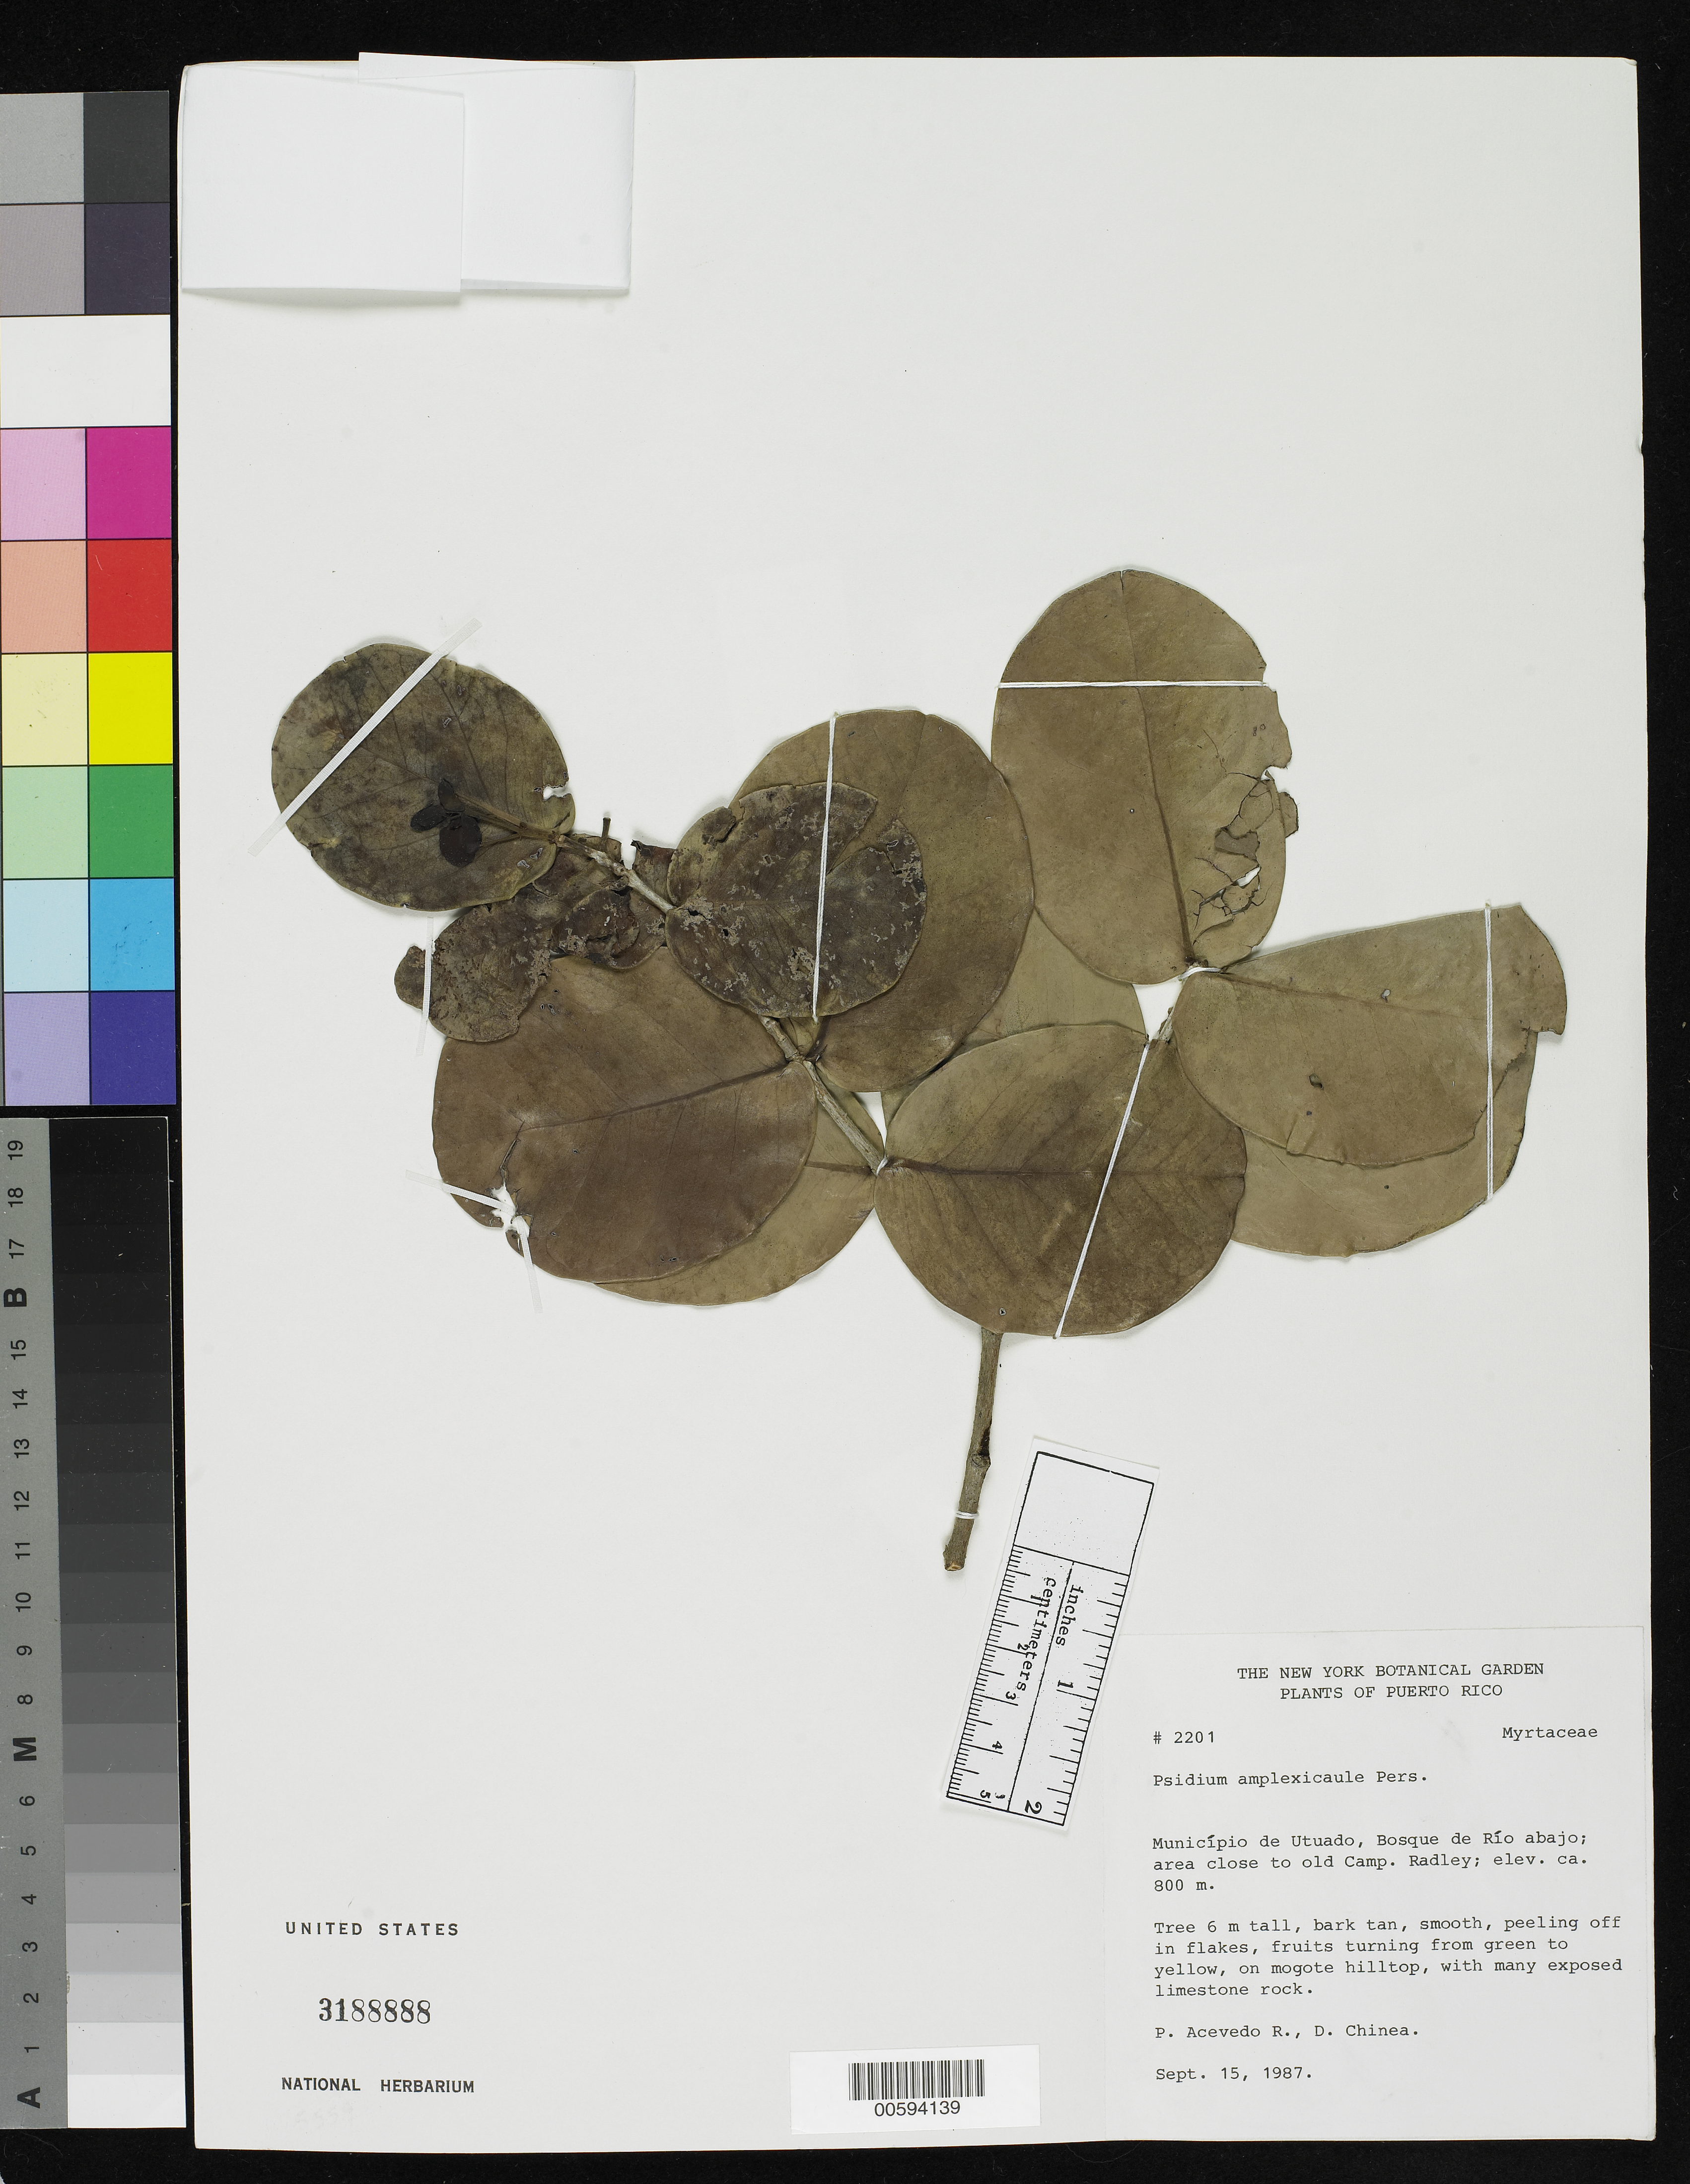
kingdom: Plantae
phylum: Tracheophyta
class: Magnoliopsida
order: Myrtales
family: Myrtaceae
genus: Psidium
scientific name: Psidium amplexicaule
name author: Pers.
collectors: P. Acevedo-Rodr. & D. Chinea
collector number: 2201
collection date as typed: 10 Sep 1987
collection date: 1987-09-10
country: Puerto Rico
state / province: Arecibo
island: Puerto Rico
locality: Arecibo; Bosque de Río Abajo, Camp Radley.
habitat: Area adjacent to camp.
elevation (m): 300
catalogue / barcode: US 3188888